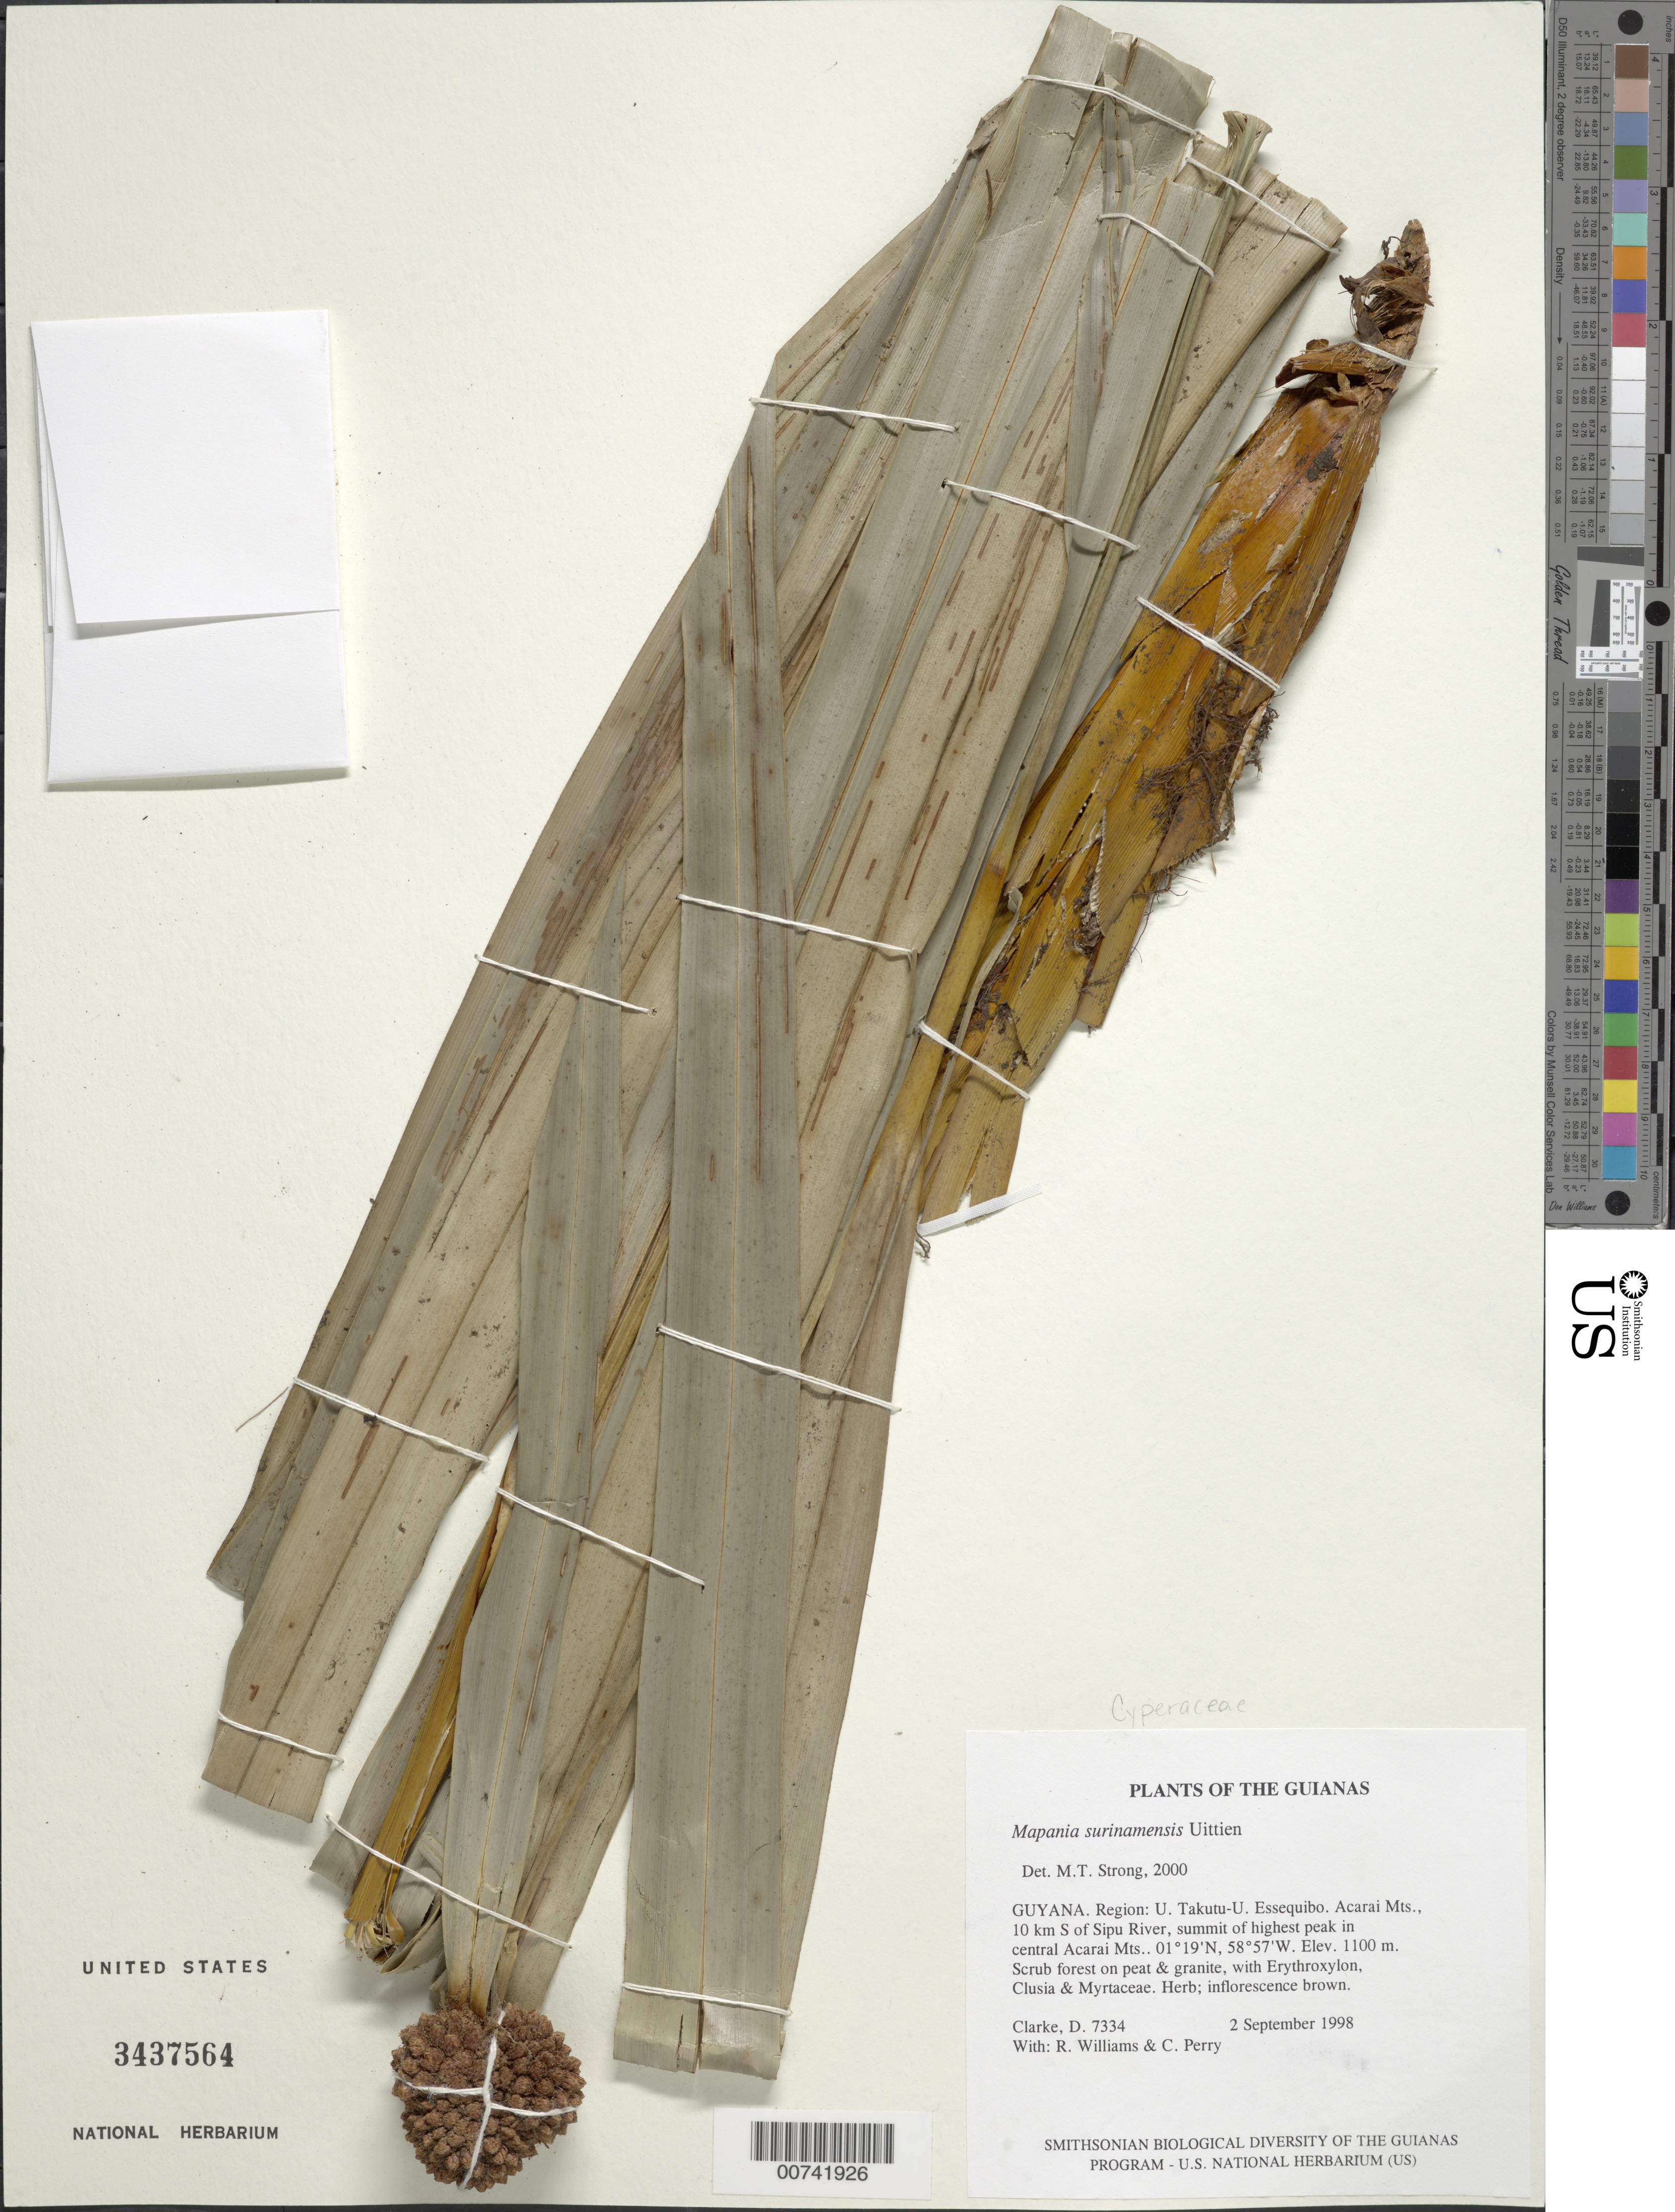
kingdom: Plantae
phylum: Tracheophyta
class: Liliopsida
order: Poales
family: Cyperaceae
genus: Mapania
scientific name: Mapania surinamensis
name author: Uittien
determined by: Strong, M. T., (US), Smithsonian Institution - National Museum of Natural History (UNITED STATES)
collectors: H. D. Clarke, R. Williams & C. Perry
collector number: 7334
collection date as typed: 2 September 1998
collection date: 1998-09-02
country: Guyana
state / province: U. Takutu-U. Essequibo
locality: Acarai Mts., 10 km S. of Sipu River, summit of highest peak in central Acarai Mts.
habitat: Scrub forest on peat & granite, with Erythroxylum, Clusia & Myrtaceae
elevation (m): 1100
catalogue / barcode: US 3437564